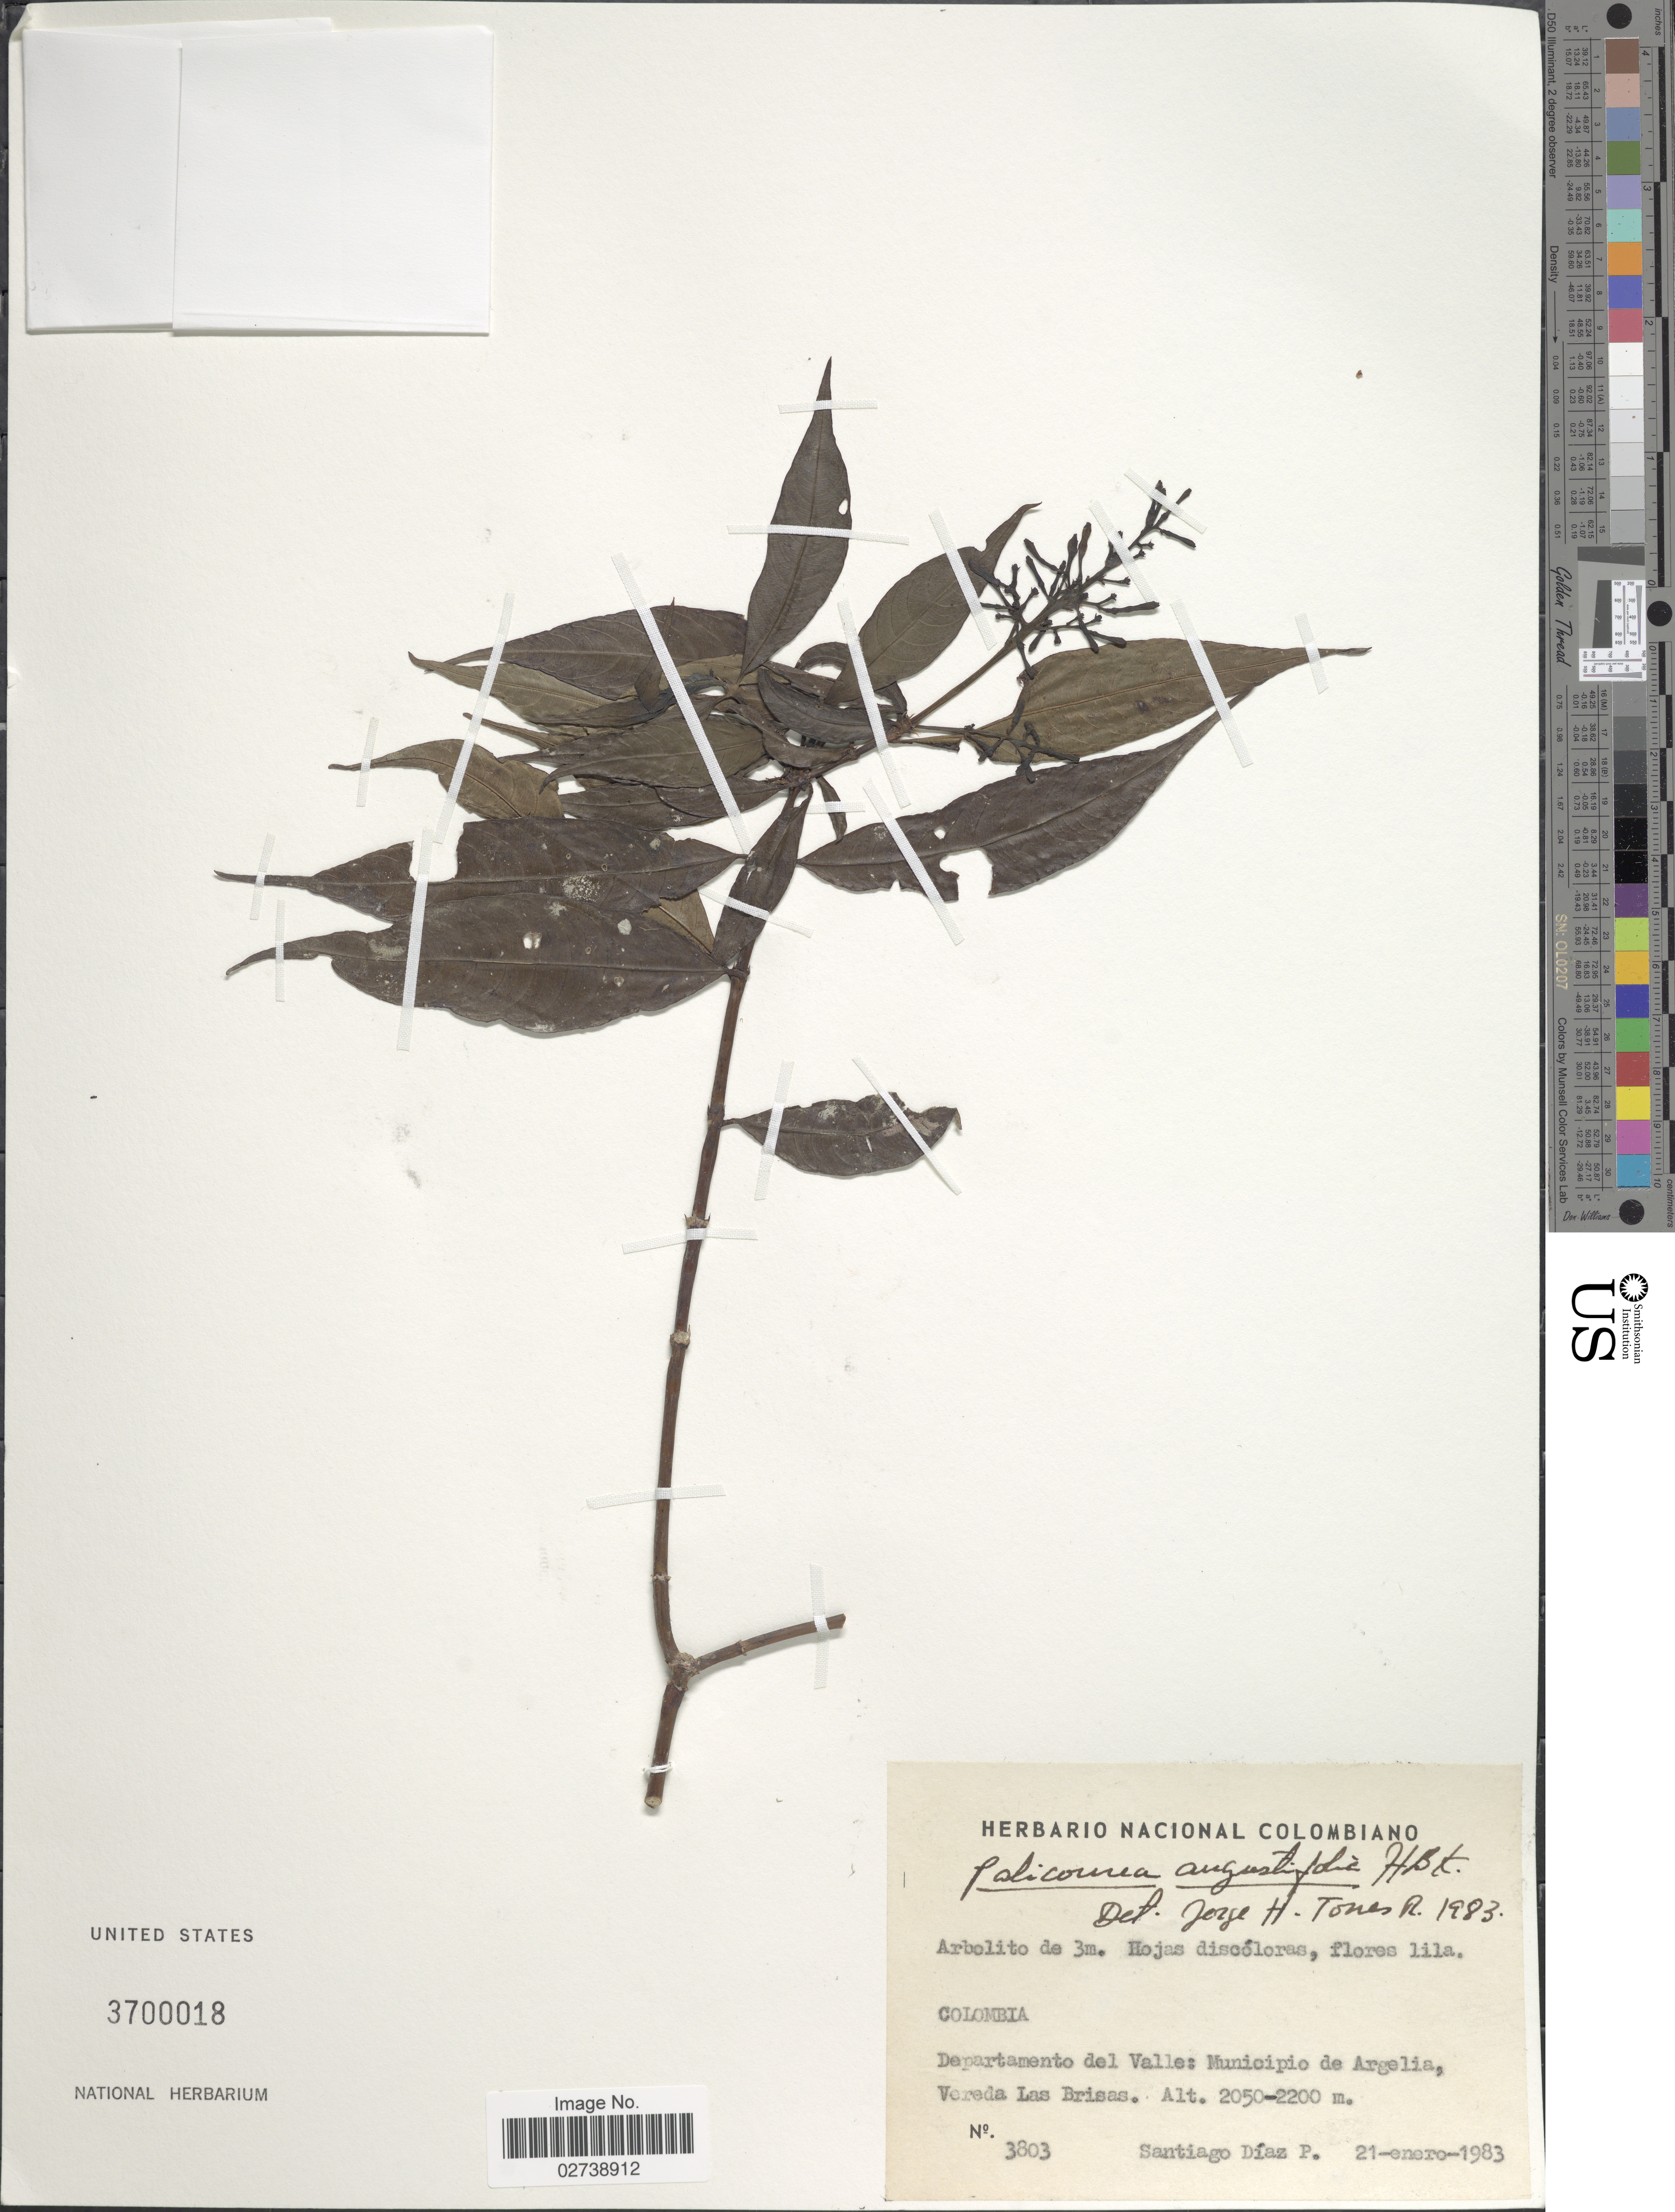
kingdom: Plantae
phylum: Tracheophyta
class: Magnoliopsida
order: Gentianales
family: Rubiaceae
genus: Palicourea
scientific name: Palicourea angustifolia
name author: Kunth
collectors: S. Díaz Píedrahíta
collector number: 3803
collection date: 1983-01-21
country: Colombia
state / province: Valle del Cauca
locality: Colombia, Departamento del Valle: Municipio de Argelia, Voreda Las Brisas.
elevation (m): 2050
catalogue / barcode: US 3700018